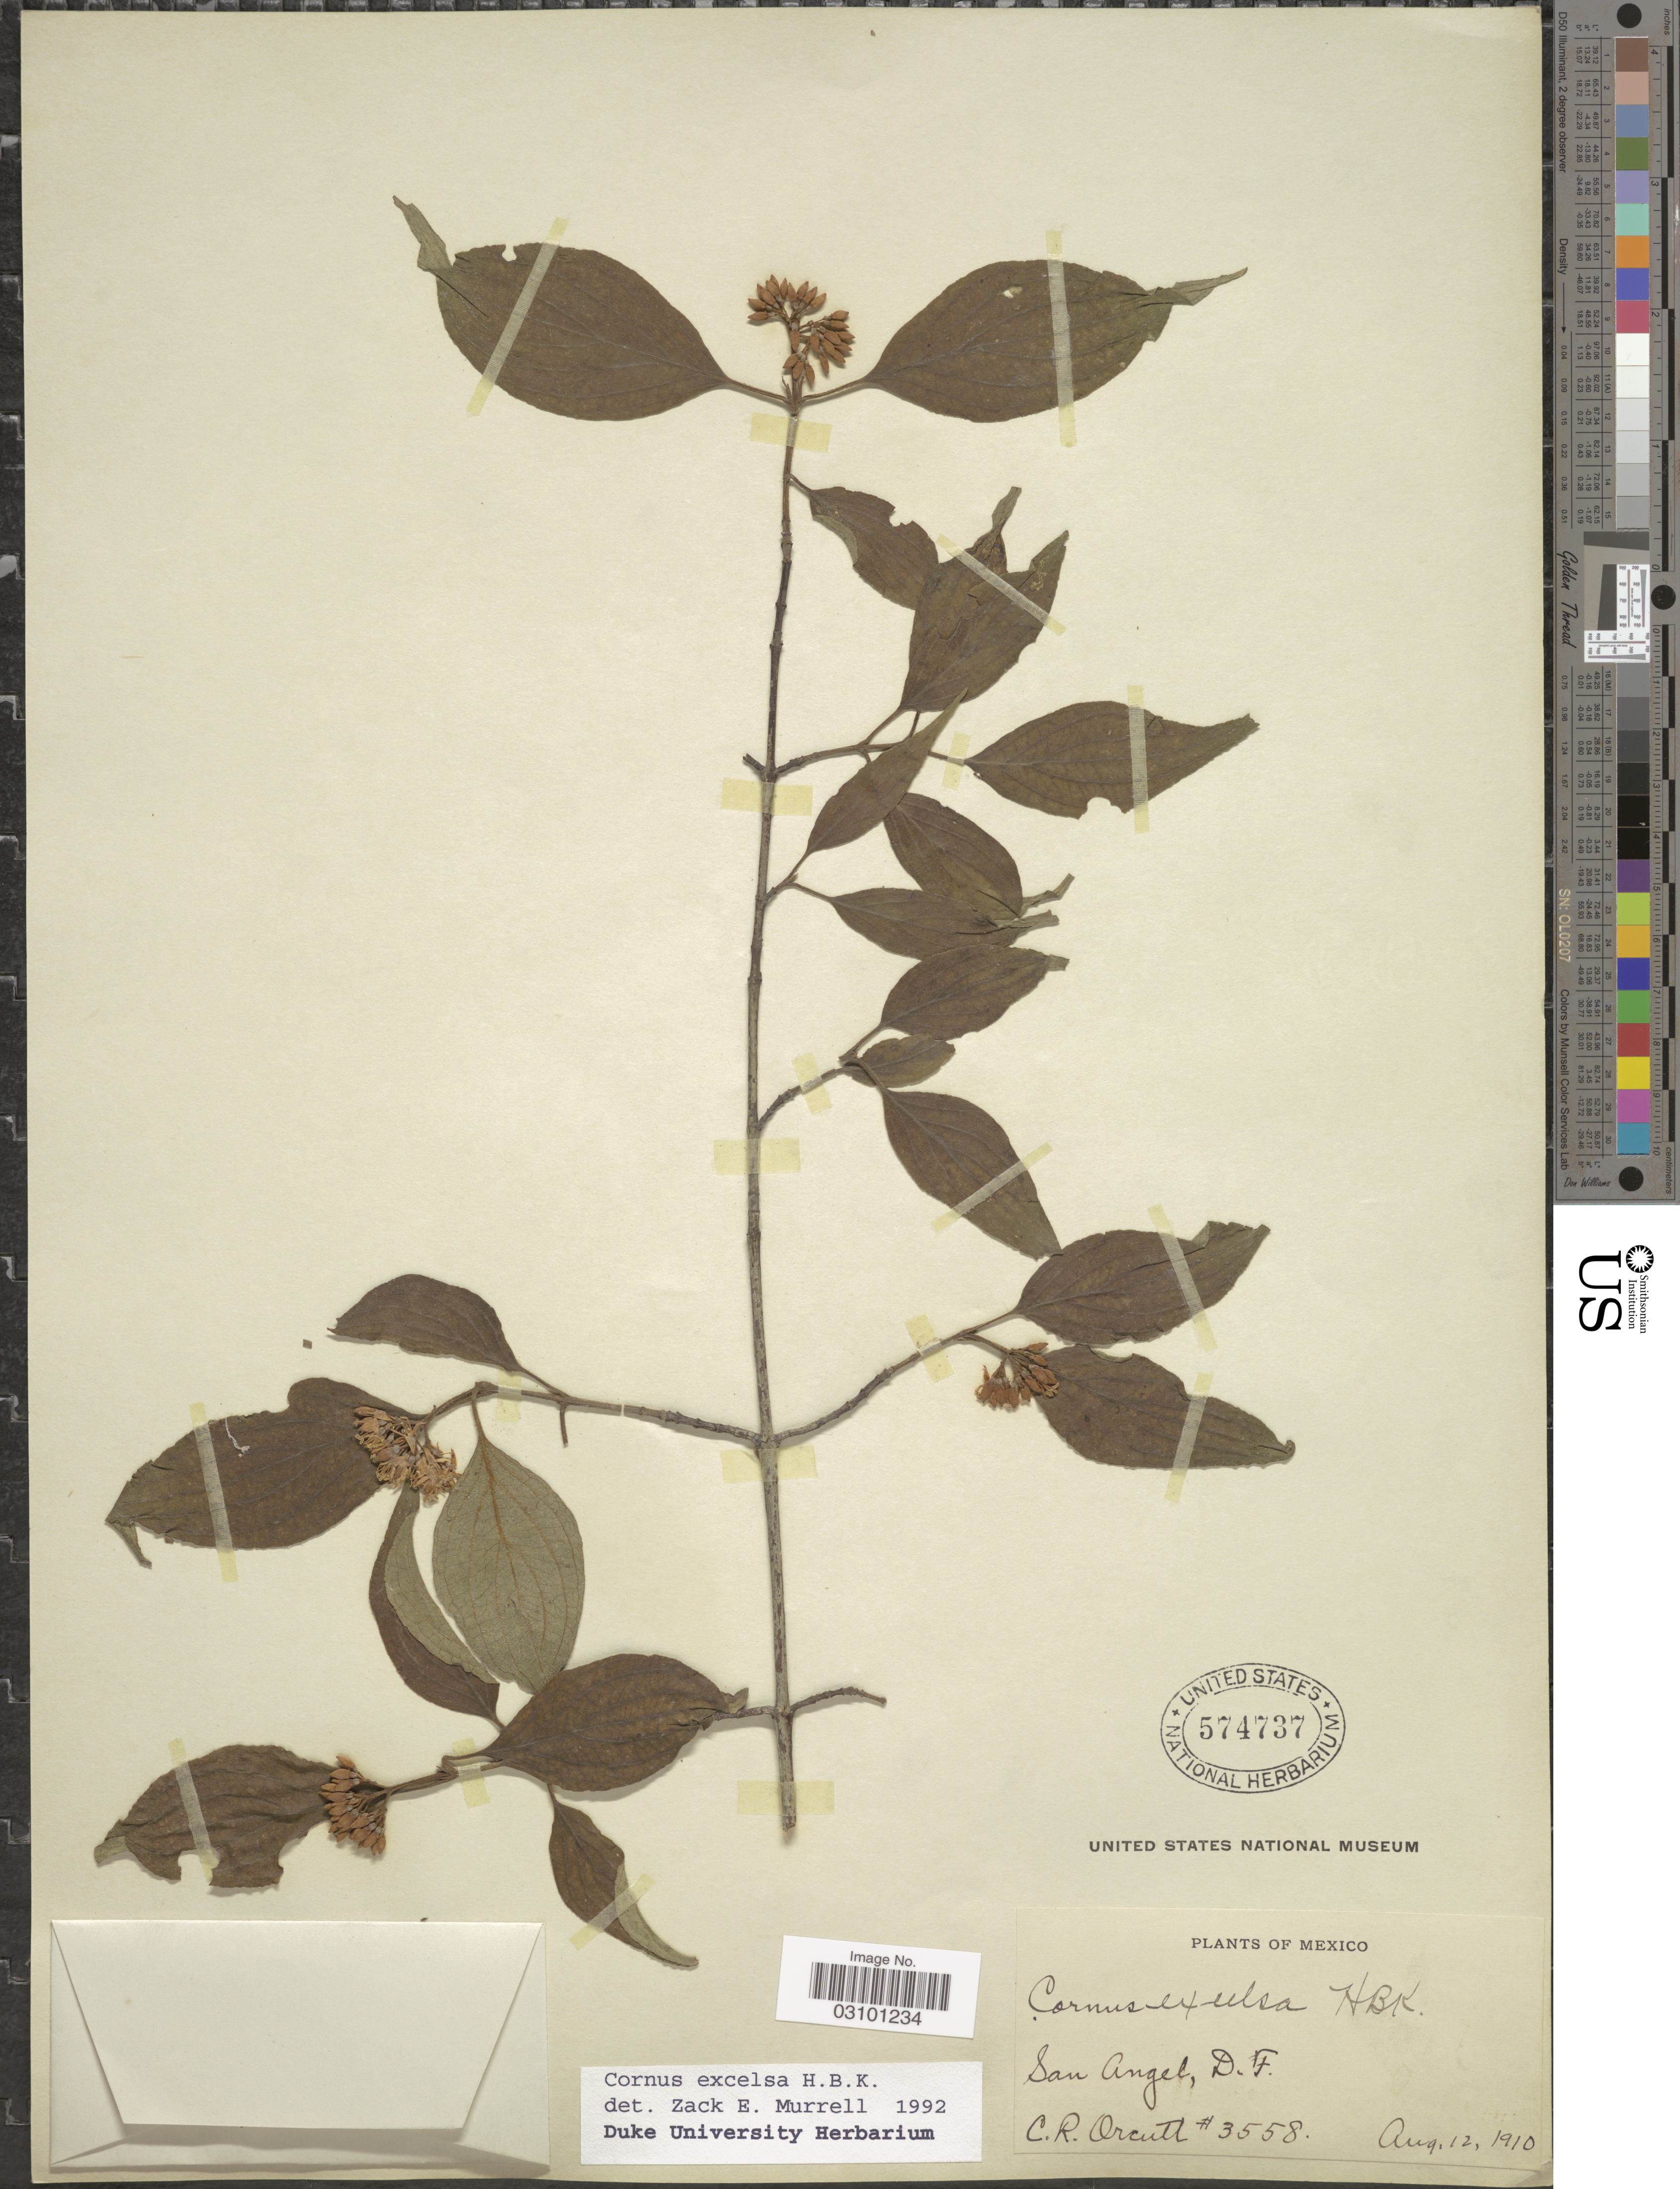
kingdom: Plantae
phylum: Tracheophyta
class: Magnoliopsida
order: Cornales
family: Cornaceae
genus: Cornus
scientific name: Cornus excelsa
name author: Kunth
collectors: C. R. Orcutt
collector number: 3558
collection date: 1910-08-12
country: Mexico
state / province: Distrito Federal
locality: San Angel, D.F.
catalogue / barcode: US 574737